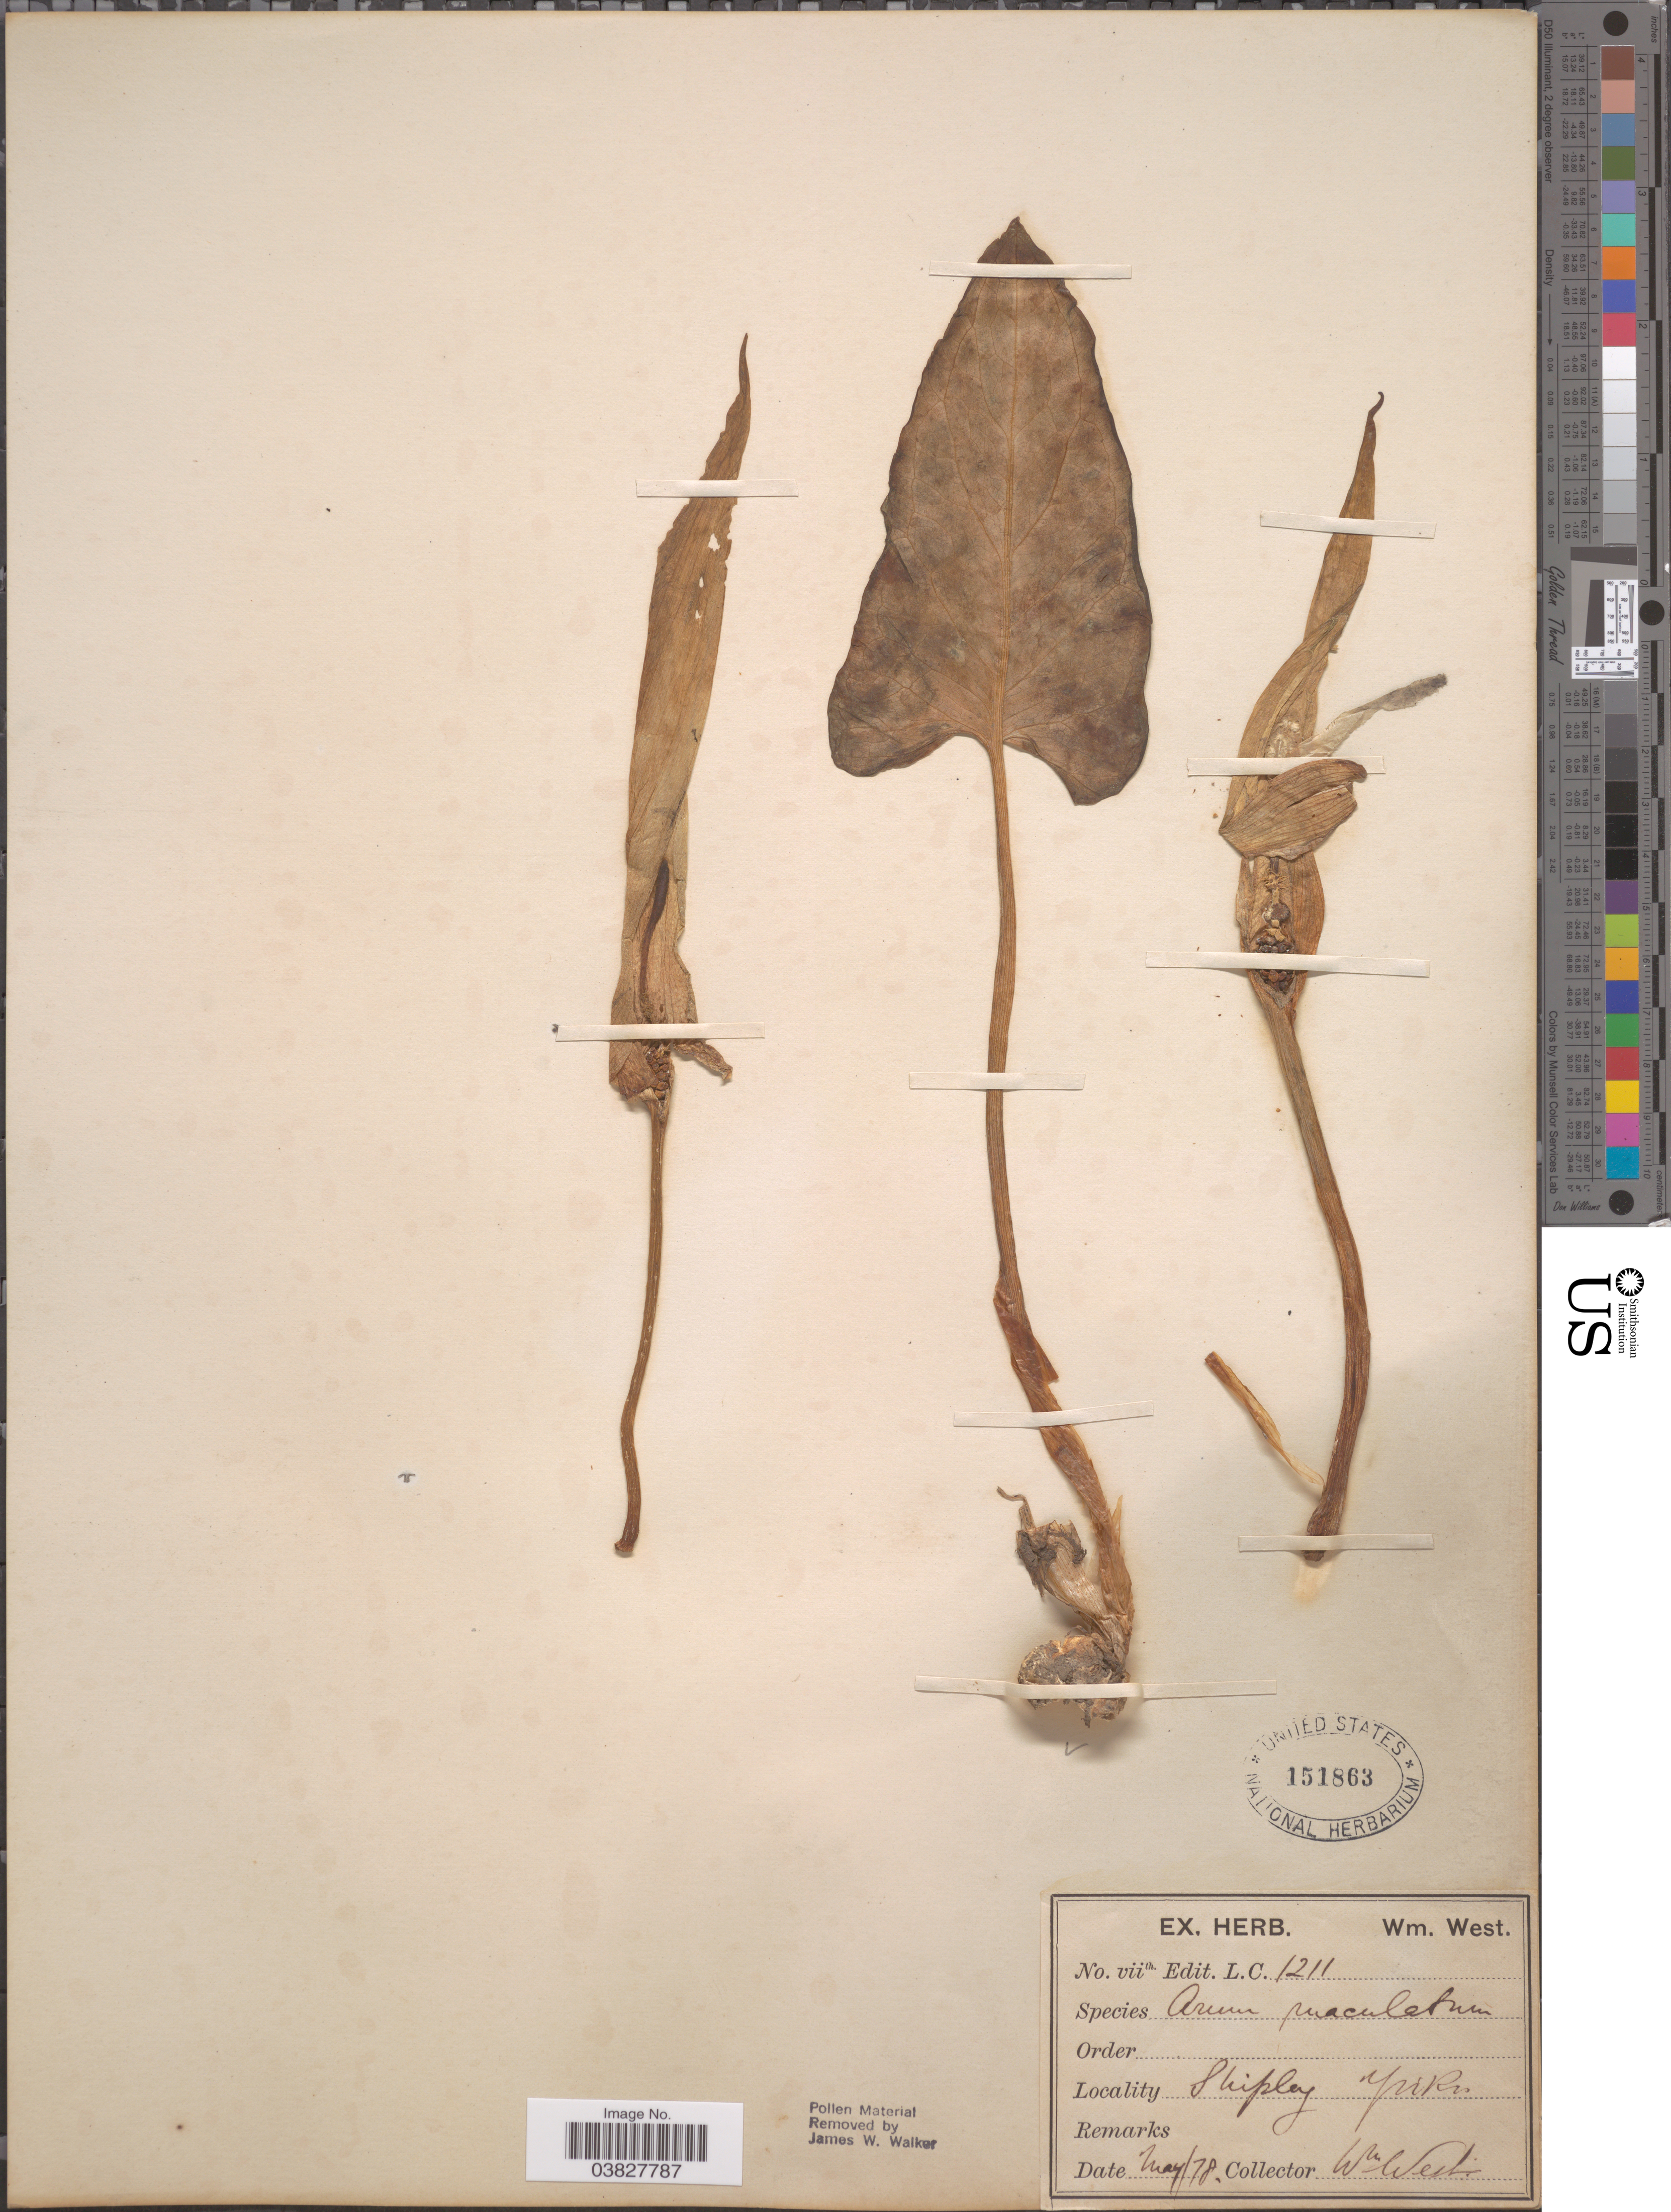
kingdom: Plantae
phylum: Tracheophyta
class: Liliopsida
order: Alismatales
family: Araceae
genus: Arum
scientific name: Arum maculatum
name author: L.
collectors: W. West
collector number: LC 1211 ?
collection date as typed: Transcribed d/m/y: /5/78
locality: Shipley Yukon. [interpreted]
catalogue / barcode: US 151863